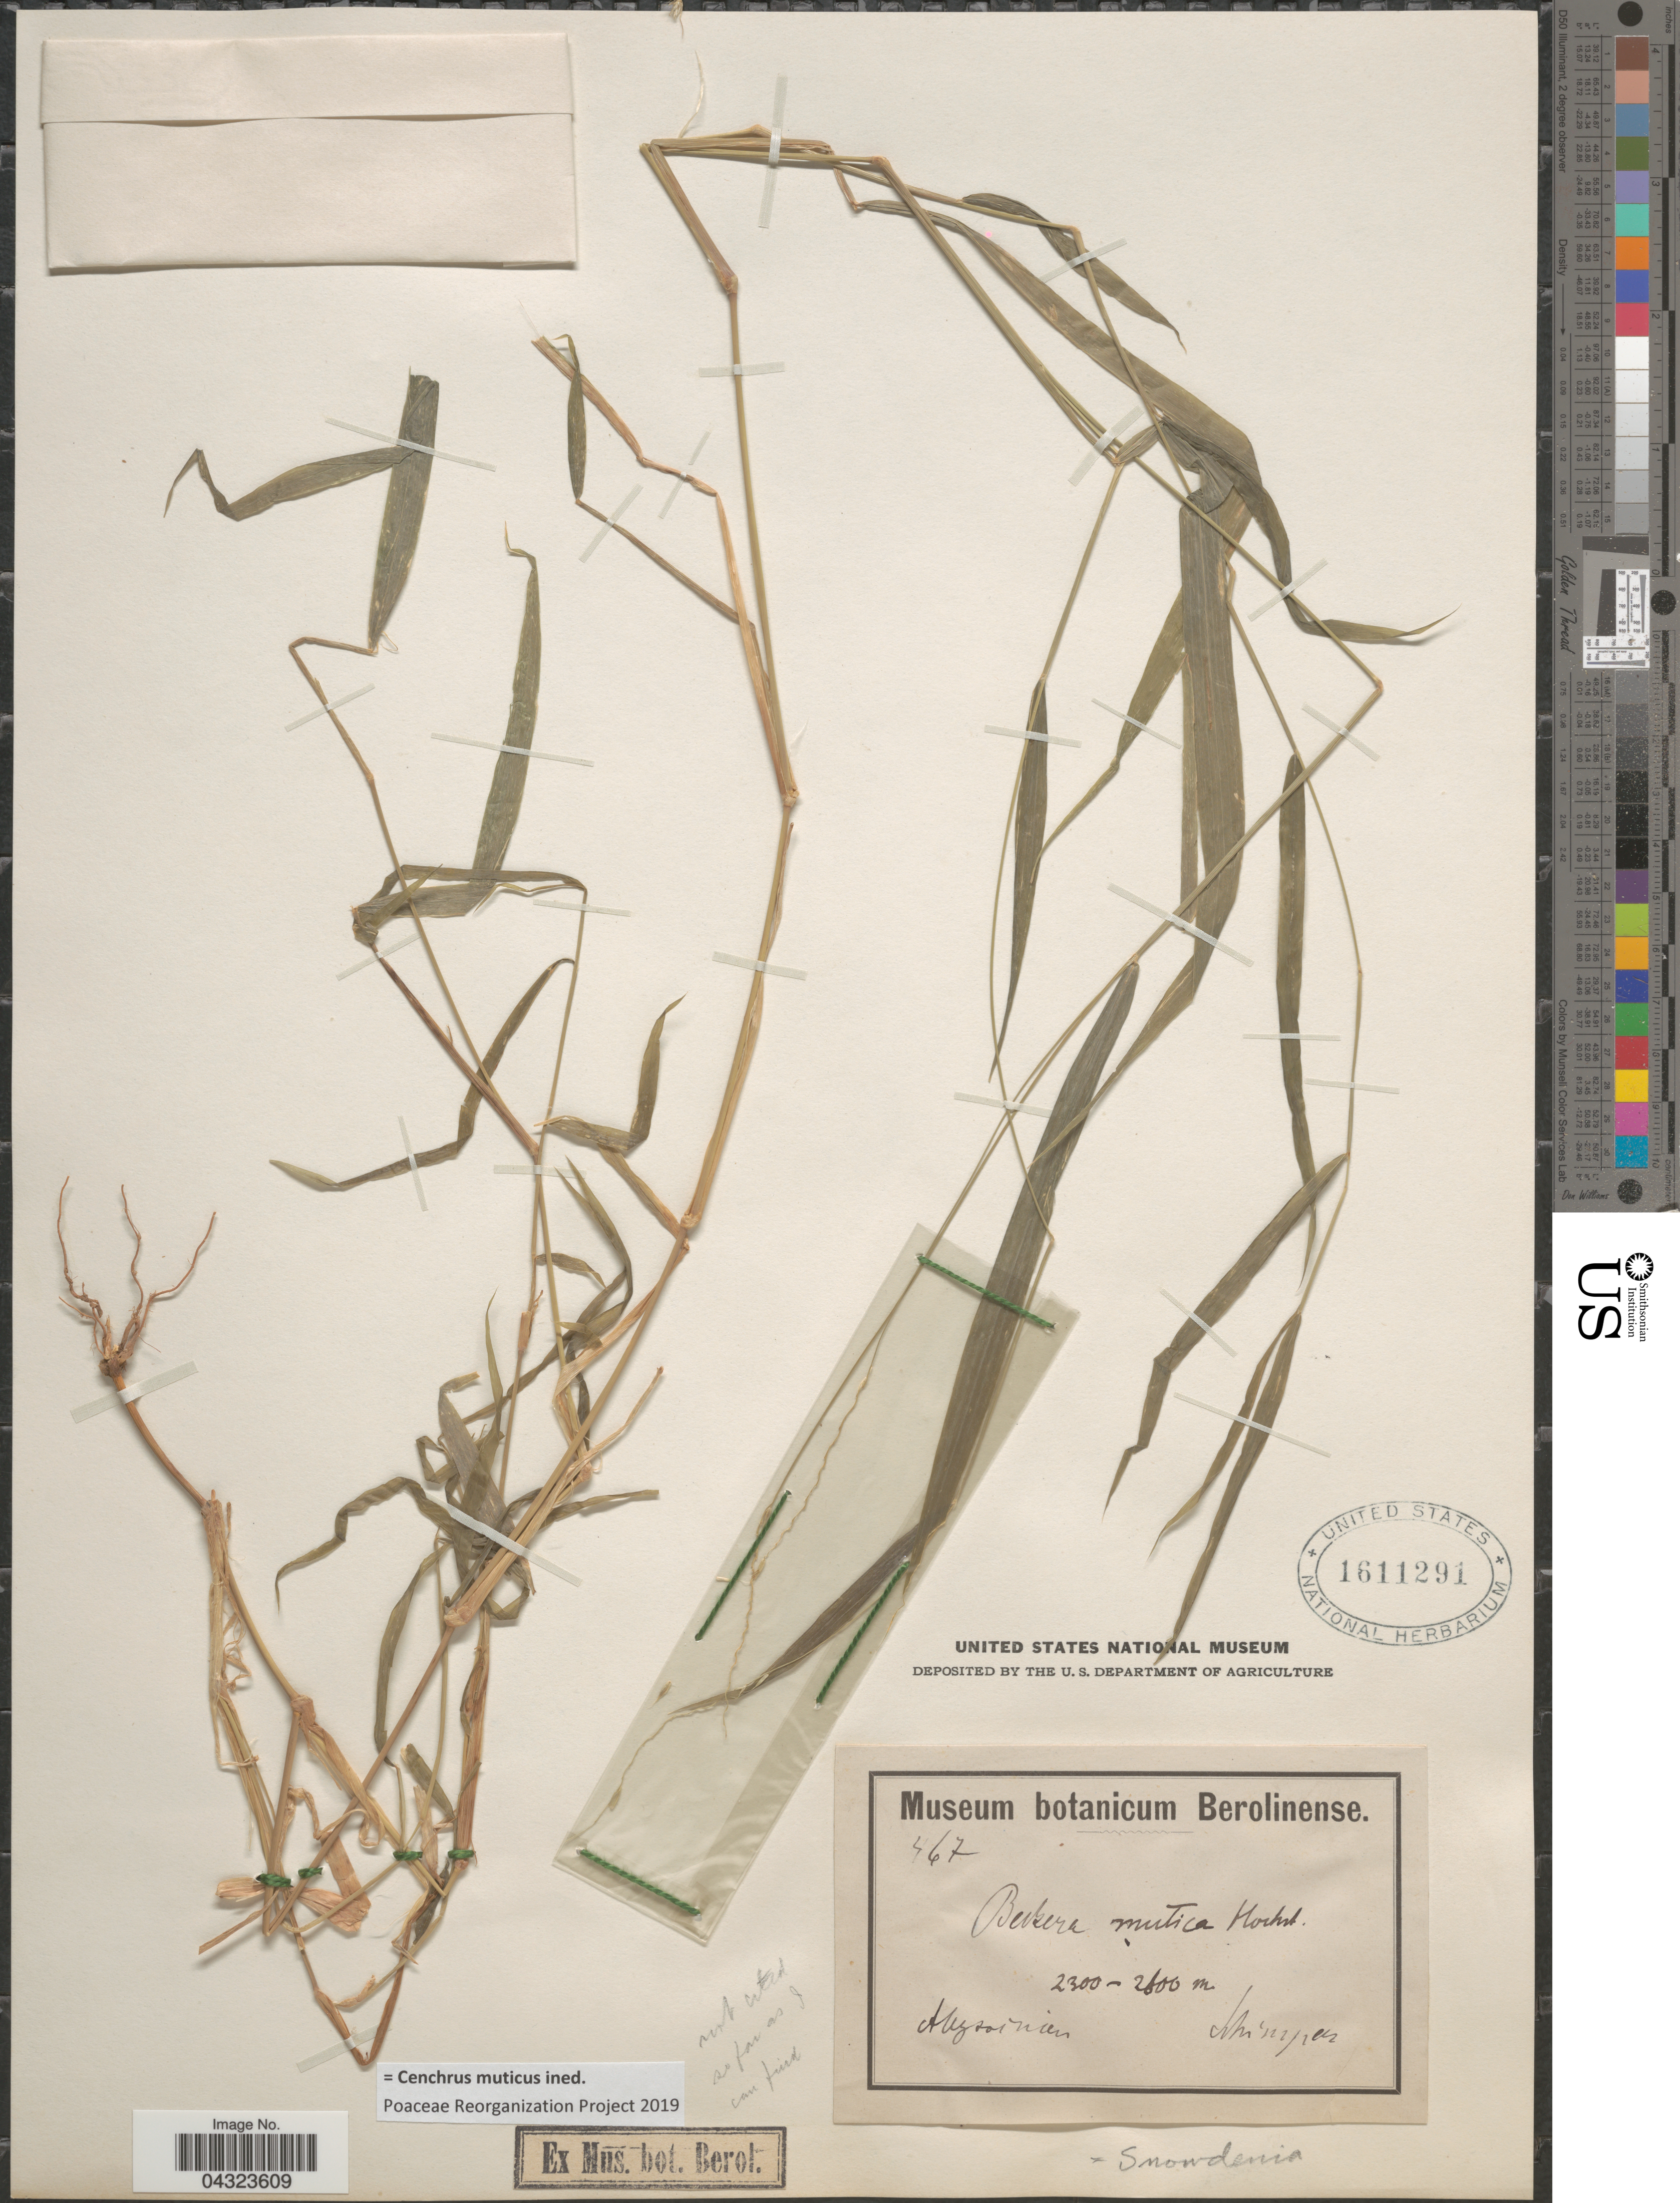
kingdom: Plantae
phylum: Tracheophyta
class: Liliopsida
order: Poales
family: Poaceae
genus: Cenchrus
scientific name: Cenchrus muticus ined. prp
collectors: -. Schimper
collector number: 467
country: Ethiopia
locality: Abyssinia.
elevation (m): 2300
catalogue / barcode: US 1611291